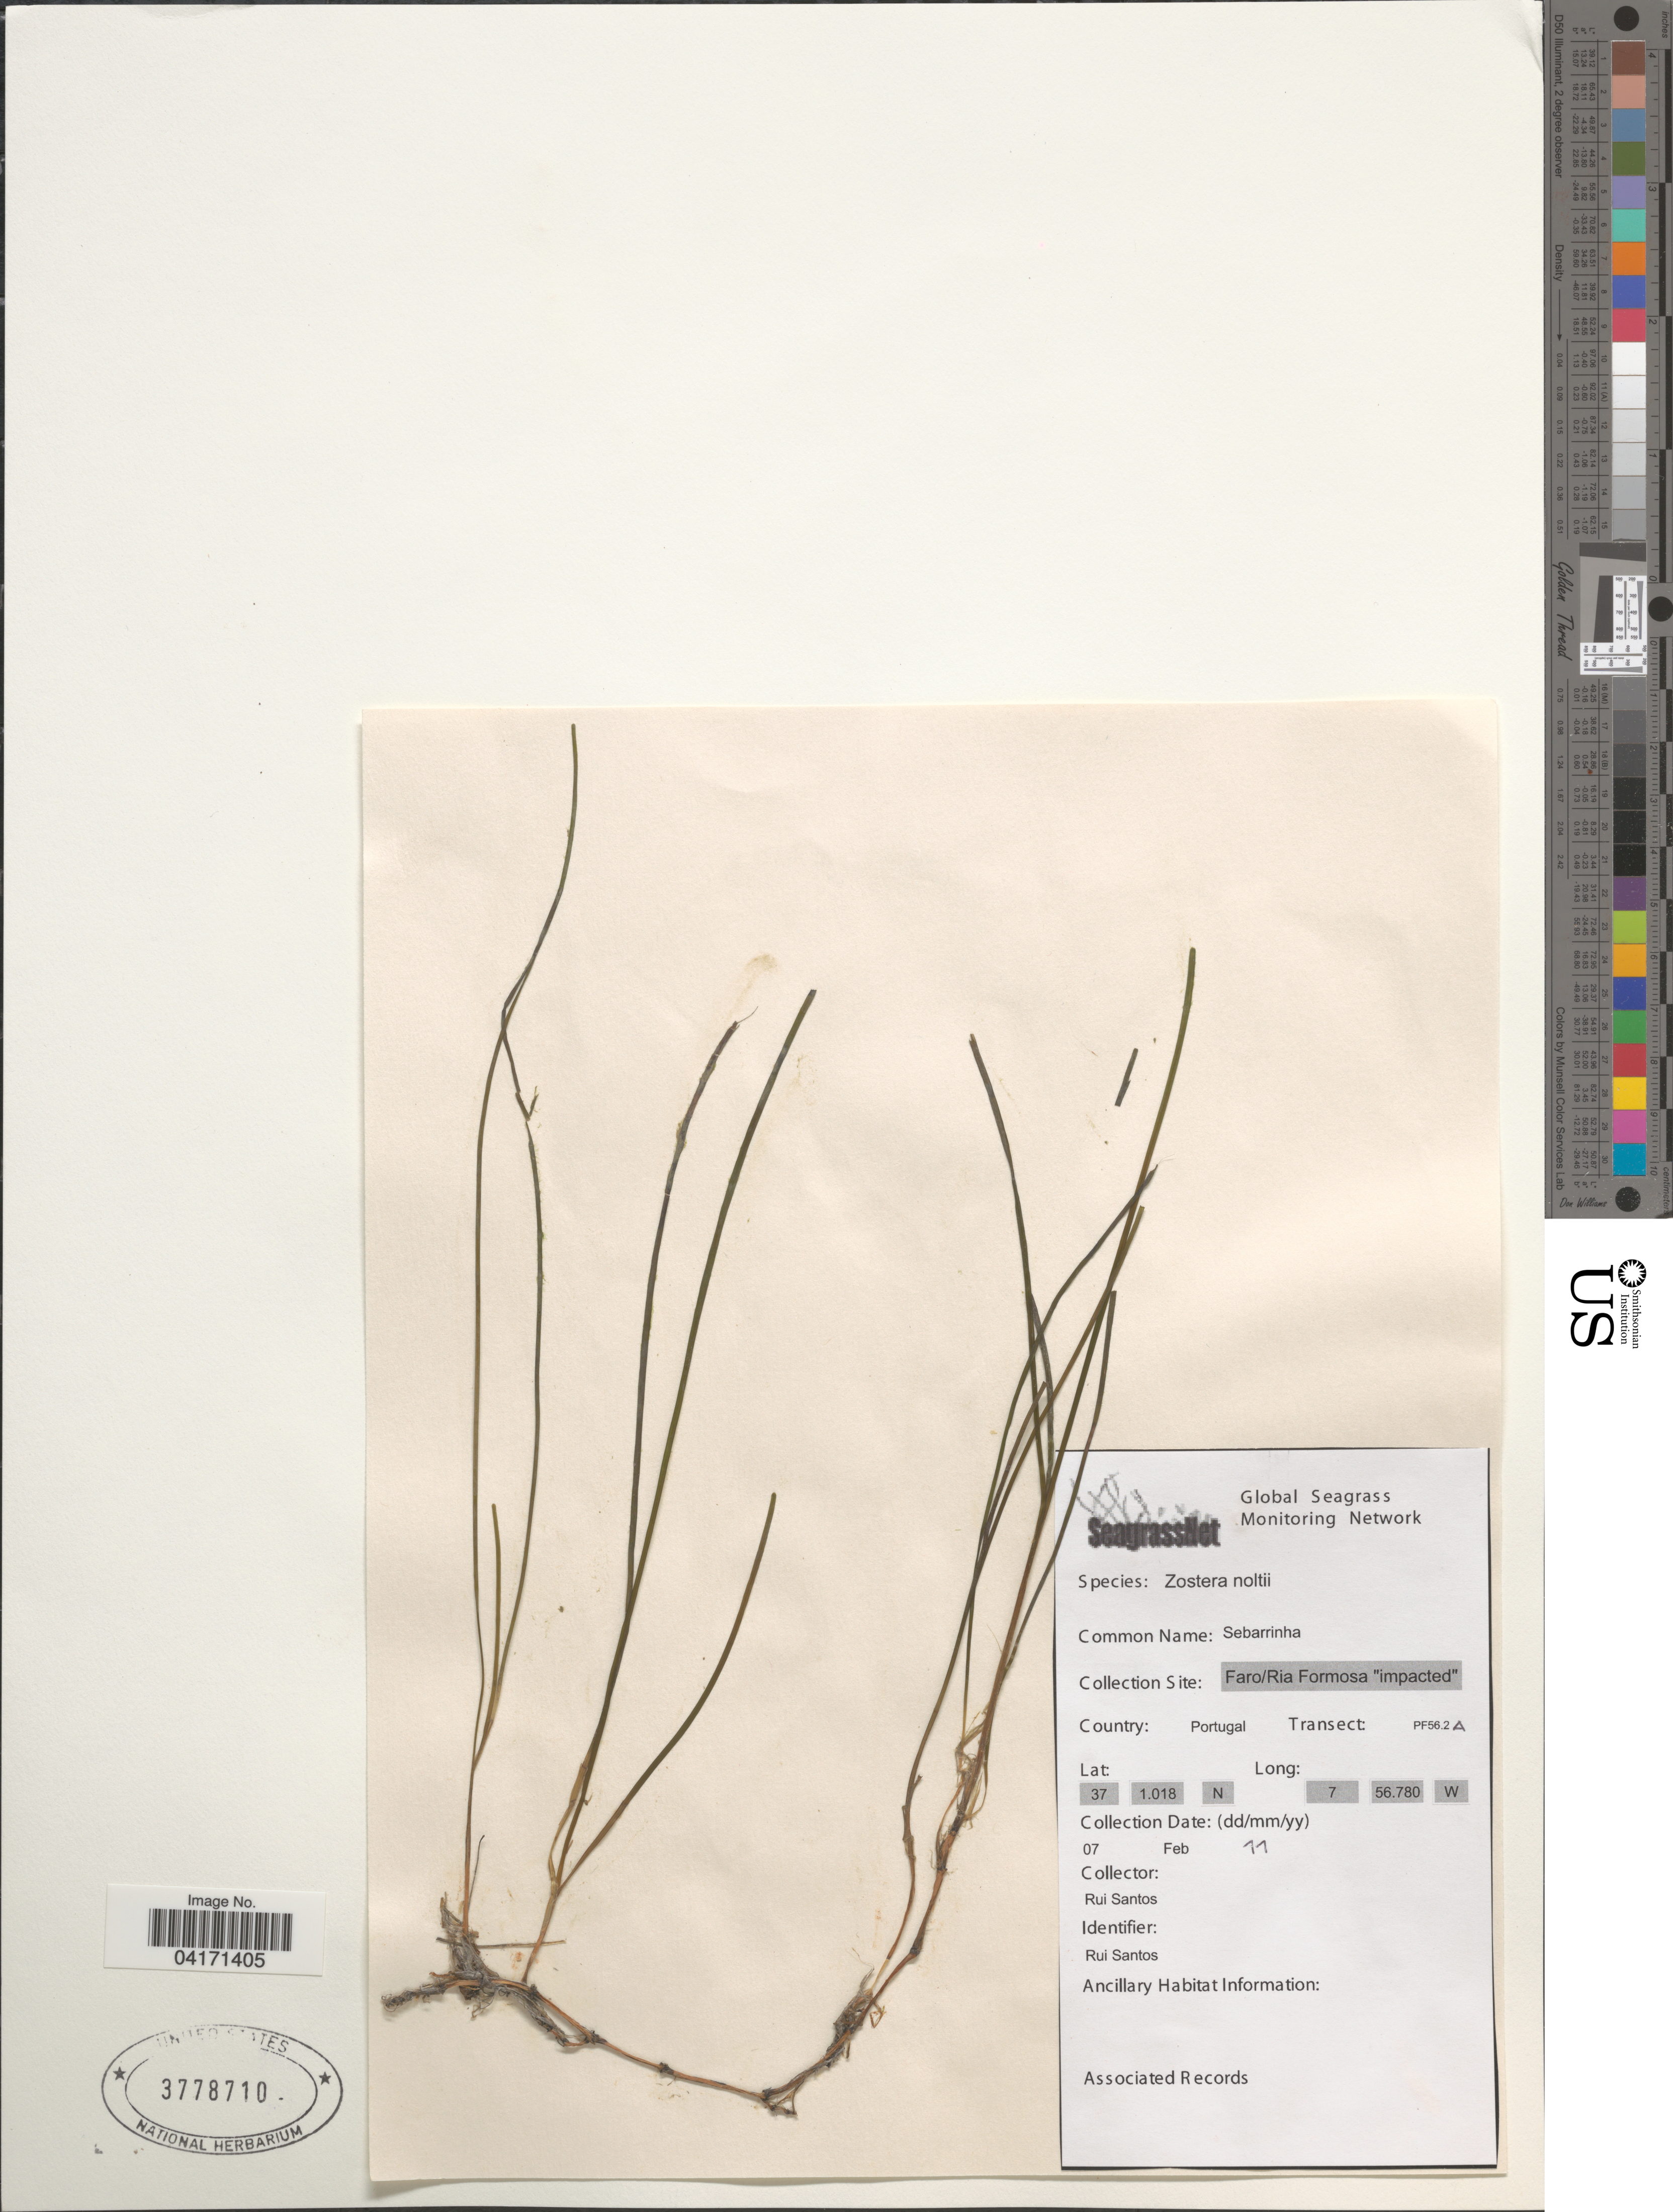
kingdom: Plantae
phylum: Tracheophyta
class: Liliopsida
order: Alismatales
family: Zosteraceae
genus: Zostera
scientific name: Zostera noltii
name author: Hornem.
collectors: R. Santos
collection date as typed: Transcribed d/m/y: 7/2/11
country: Portugal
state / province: Faro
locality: Ria Formosa "impacted". Transect: PF56.2 A.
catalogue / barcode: US 3778710